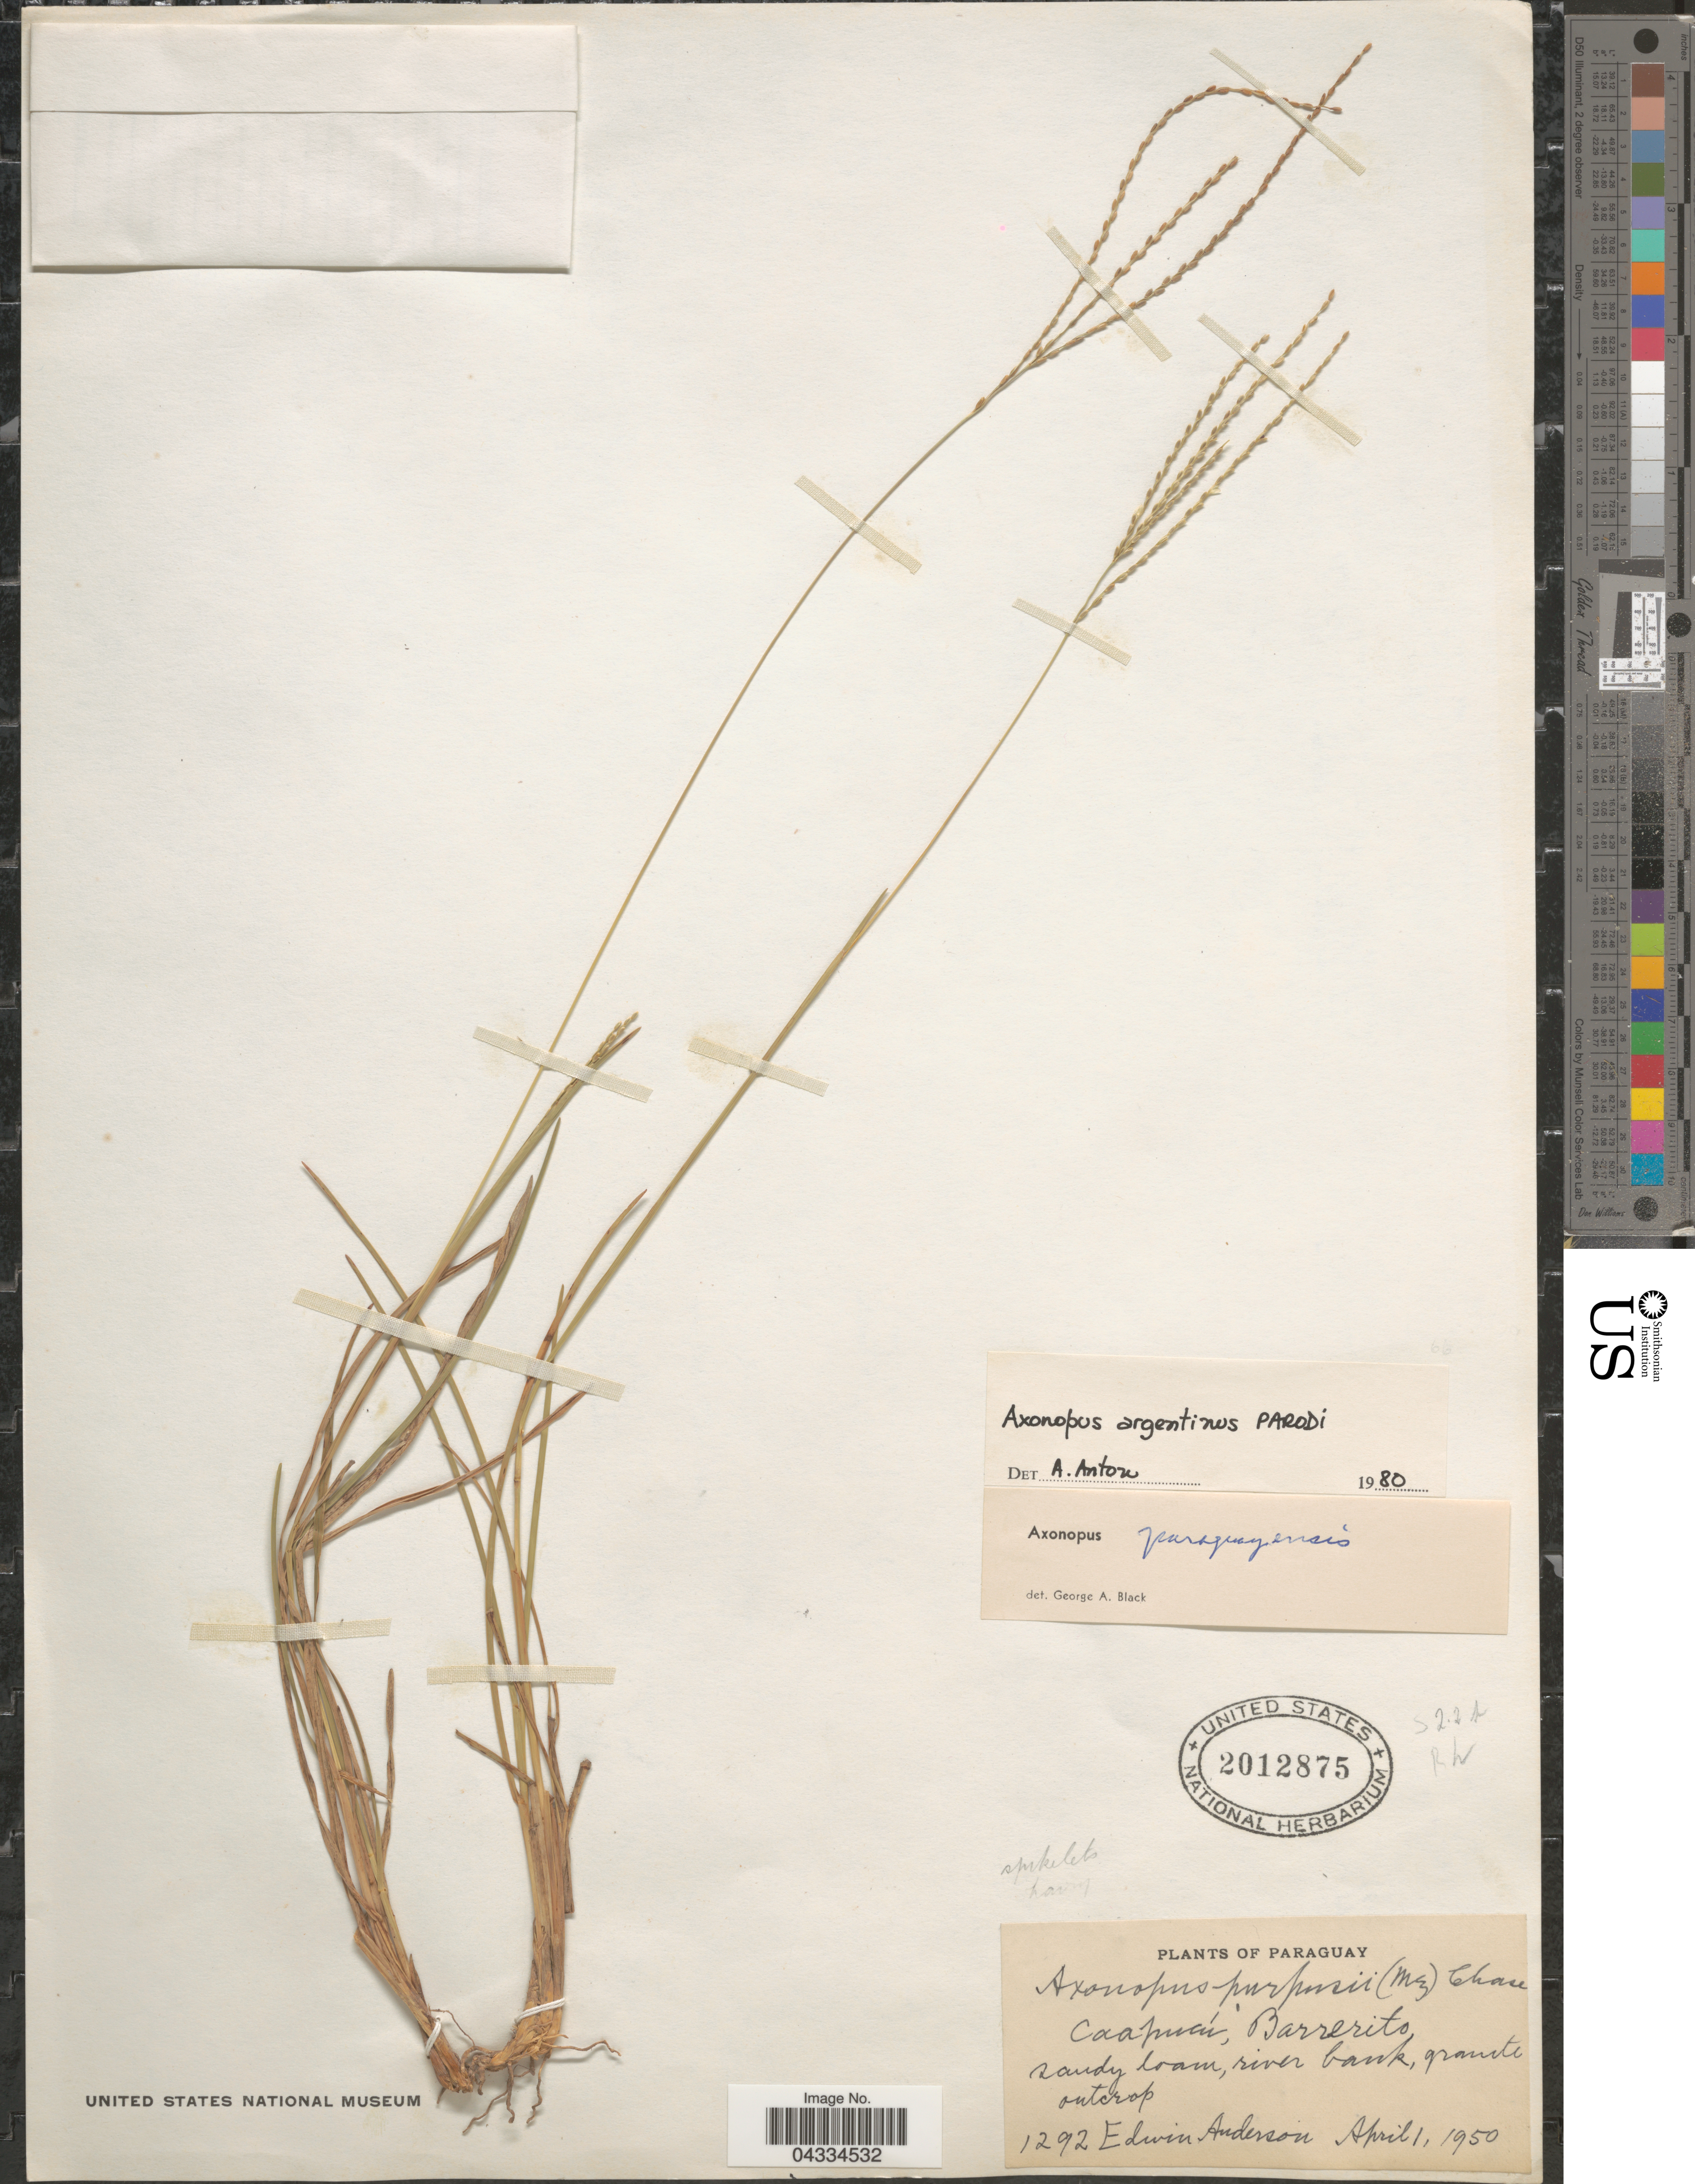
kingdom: Plantae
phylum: Tracheophyta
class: Liliopsida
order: Poales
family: Poaceae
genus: Axonopus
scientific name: Axonopus argentinus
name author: Parodi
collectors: E. Anderson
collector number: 1292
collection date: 1950-04-01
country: Paraguay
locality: Caapucú, Barrerito.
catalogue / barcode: US 2012875